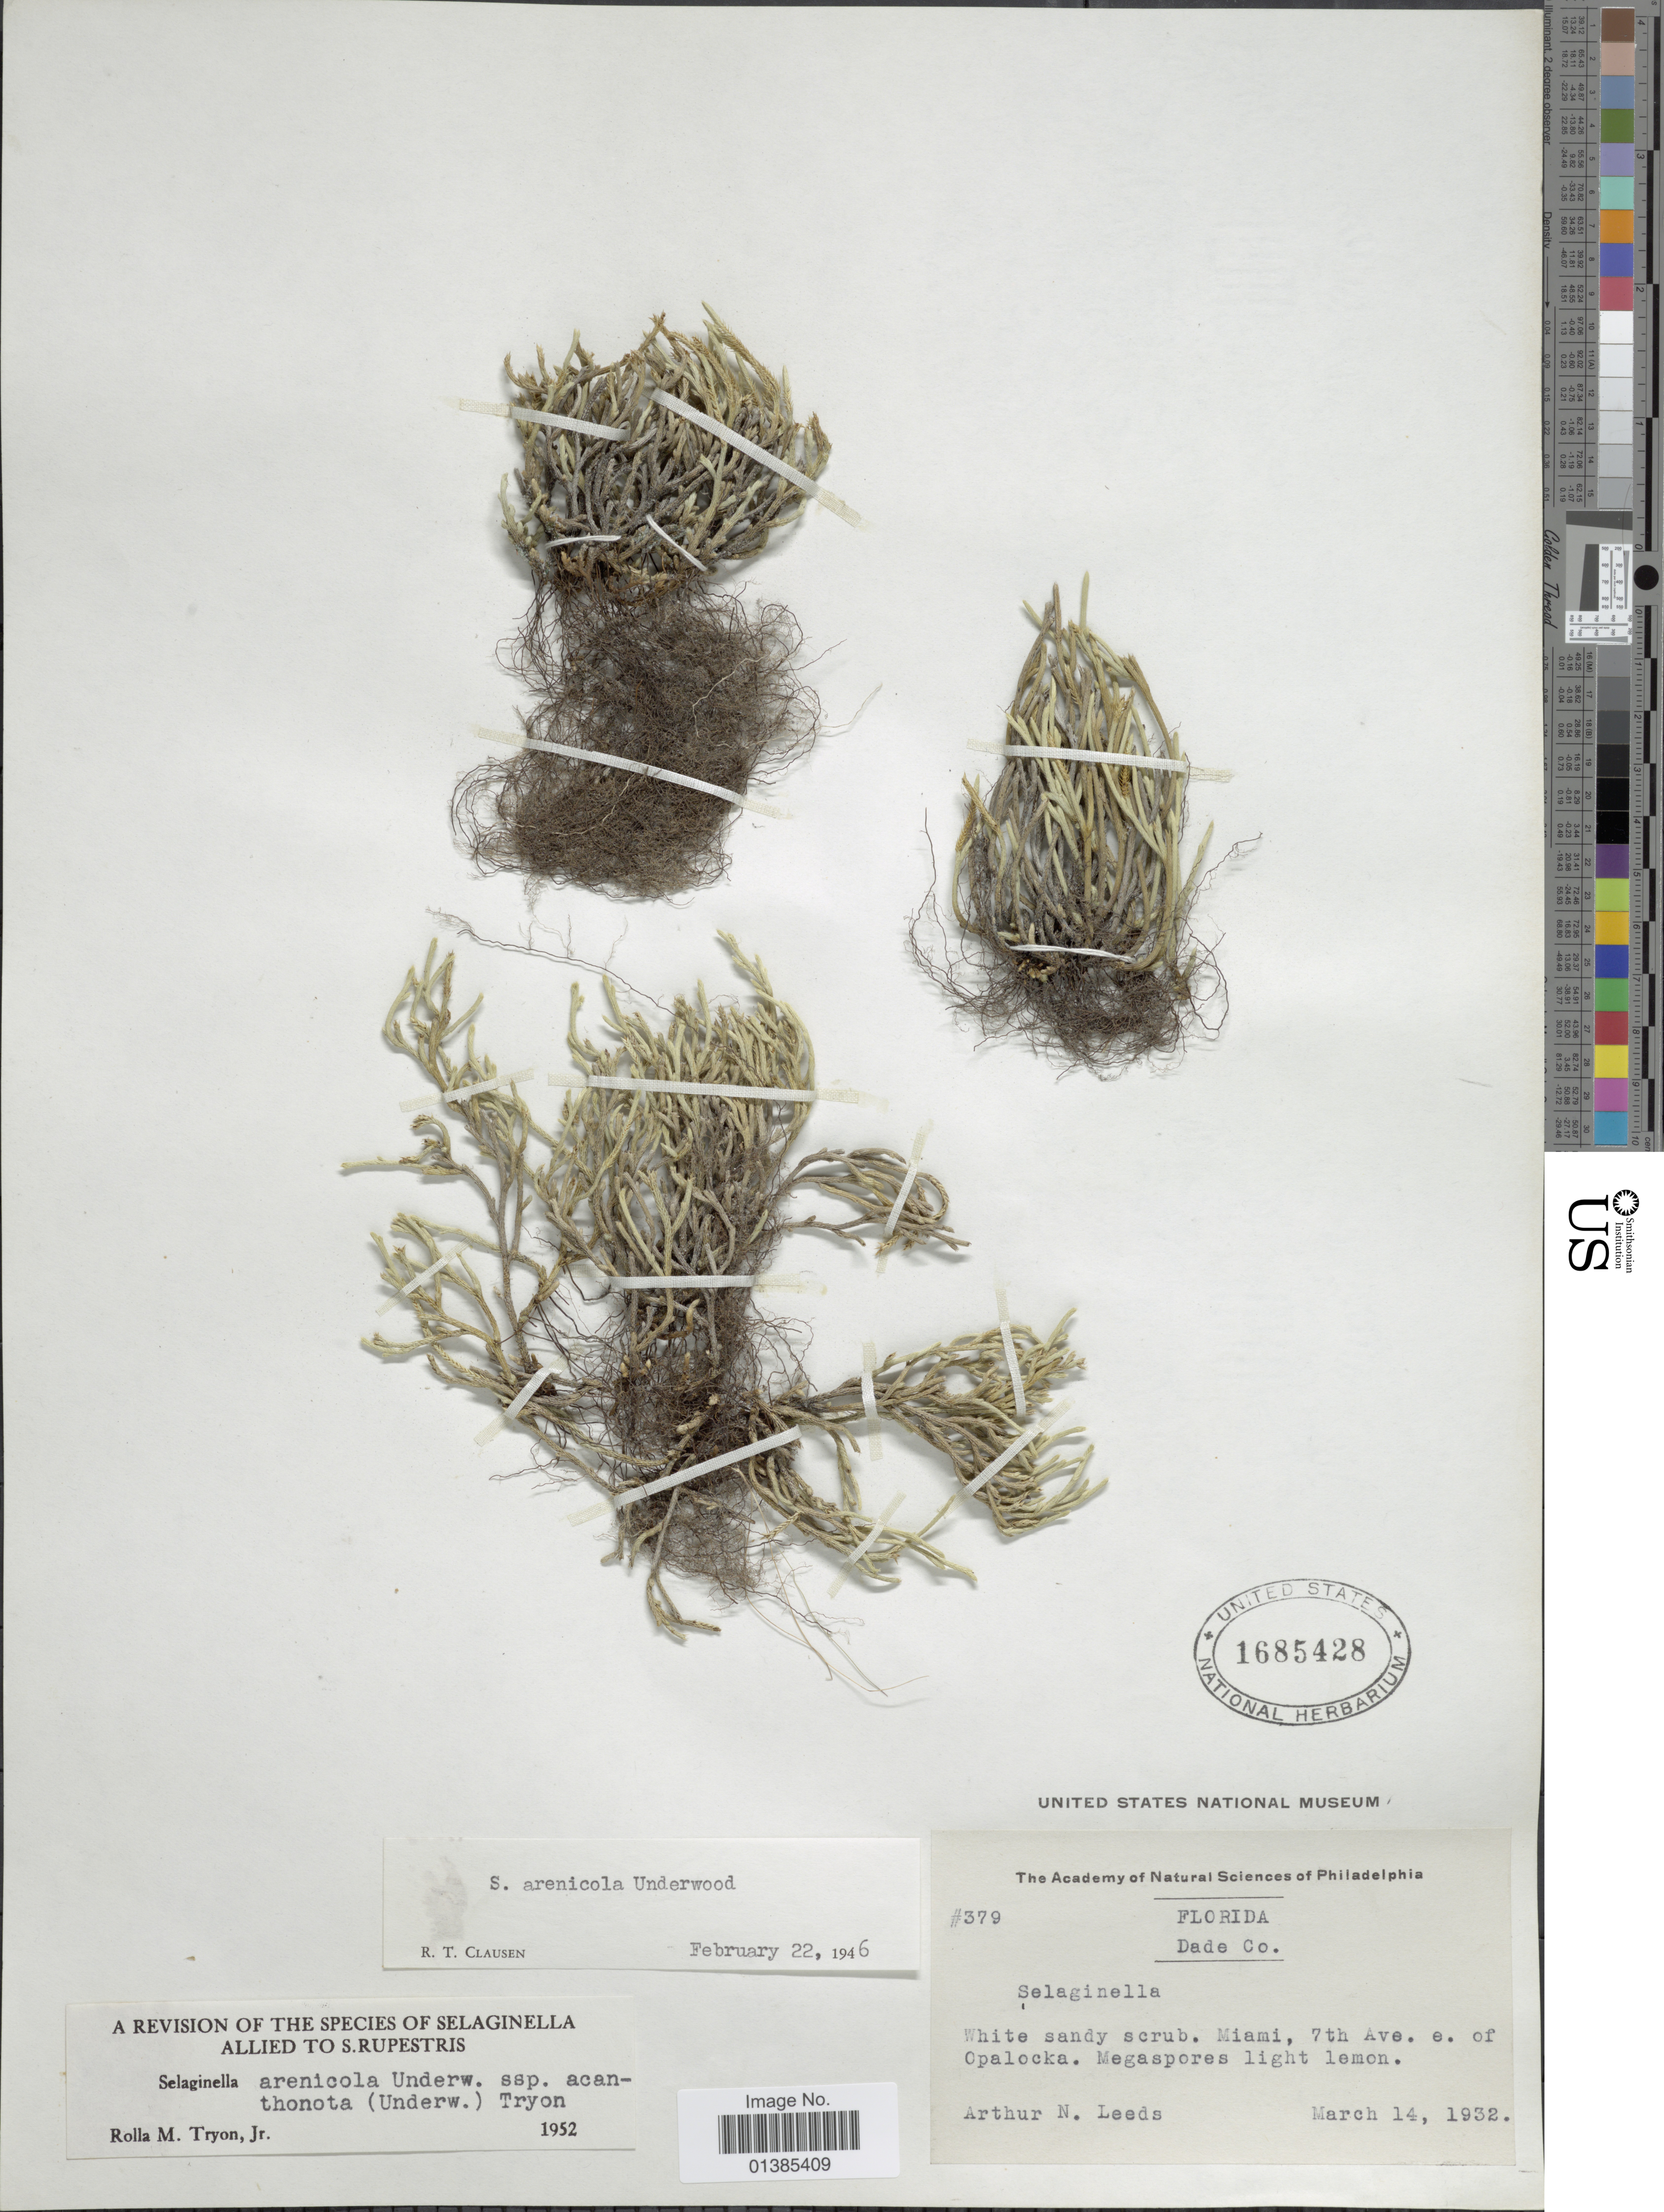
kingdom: Plantae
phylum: Tracheophyta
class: Lycopodiopsida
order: Selaginellales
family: Selaginellaceae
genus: Selaginella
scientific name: Selaginella arenicola subsp. acanthonota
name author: (Underw.) R.M. Tryon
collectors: A. N. Leeds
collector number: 379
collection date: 1932-03-14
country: United States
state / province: Florida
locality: Dade Co. Miami, 7th Ave. e. of Opalocka.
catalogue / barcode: US 1685428